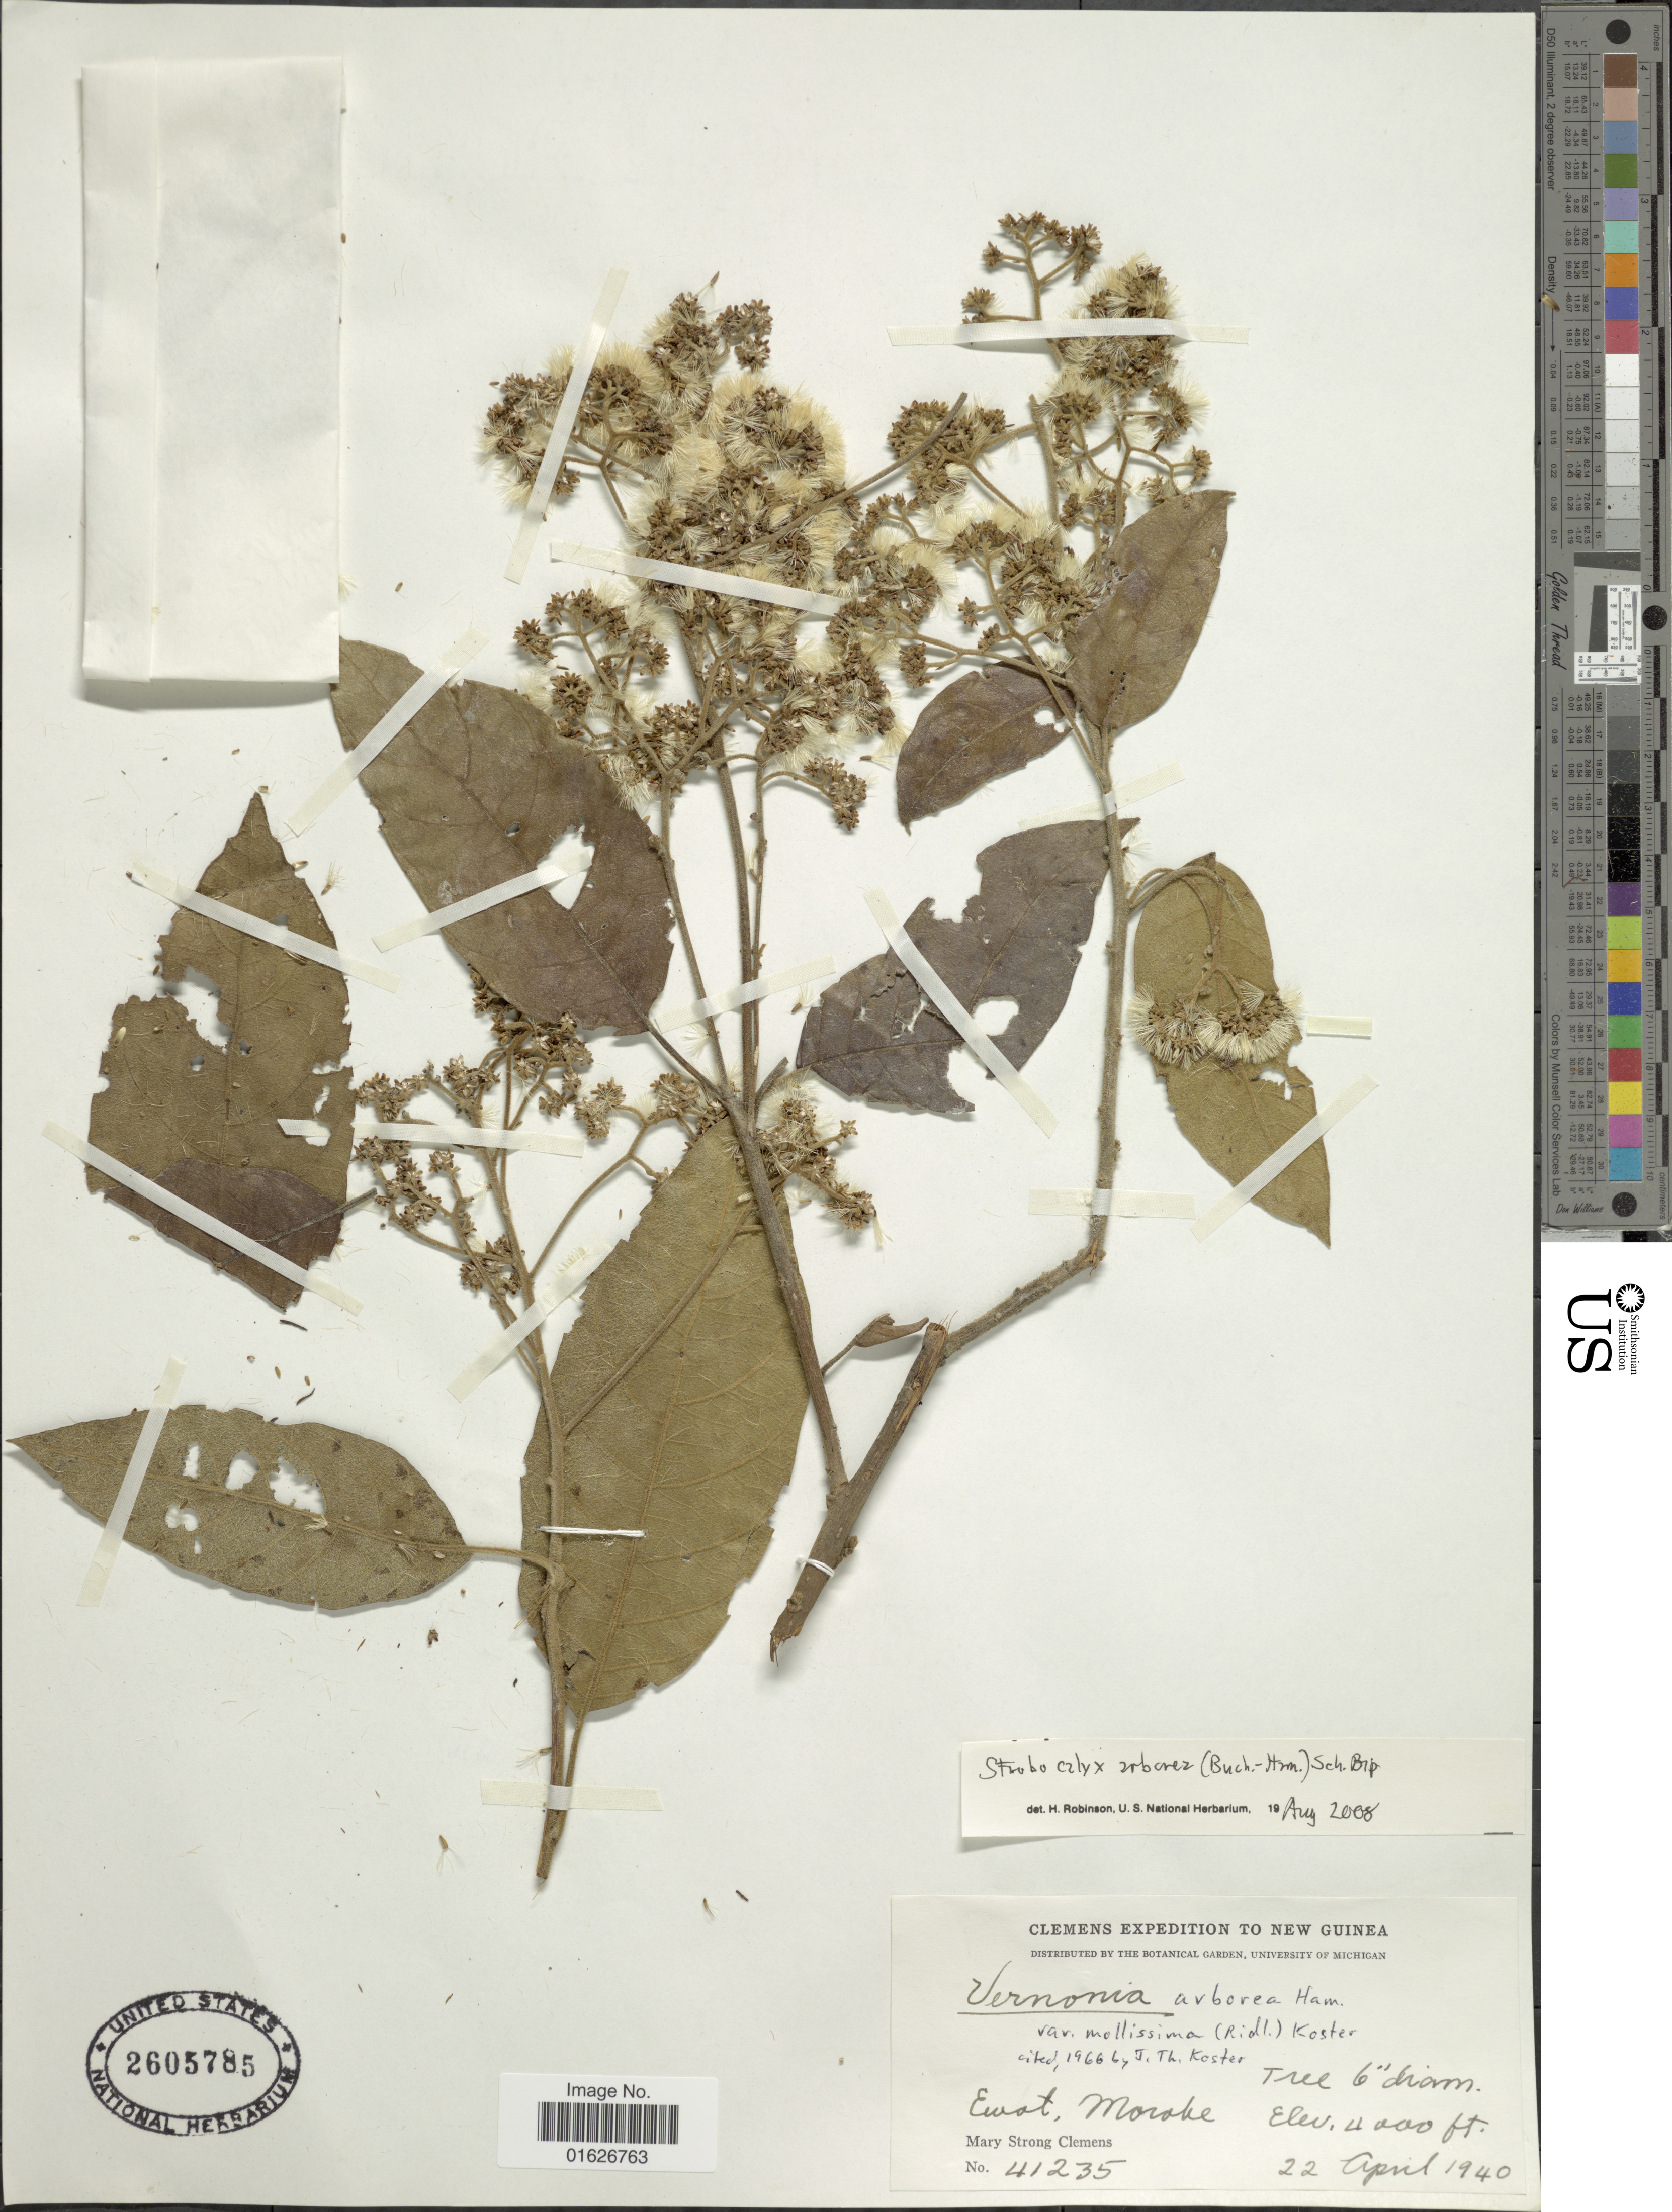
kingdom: Plantae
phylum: Tracheophyta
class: Magnoliopsida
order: Asterales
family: Asteraceae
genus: Strobocalyx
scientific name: Strobocalyx arborea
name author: (Buch.-Ham.) Sch. Bip.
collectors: M. S. Clemens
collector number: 41235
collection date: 1940-04-22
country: Papua New Guinea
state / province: Morobe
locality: New Guinea, East, Morobe.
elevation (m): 1219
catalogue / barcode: US 2605785